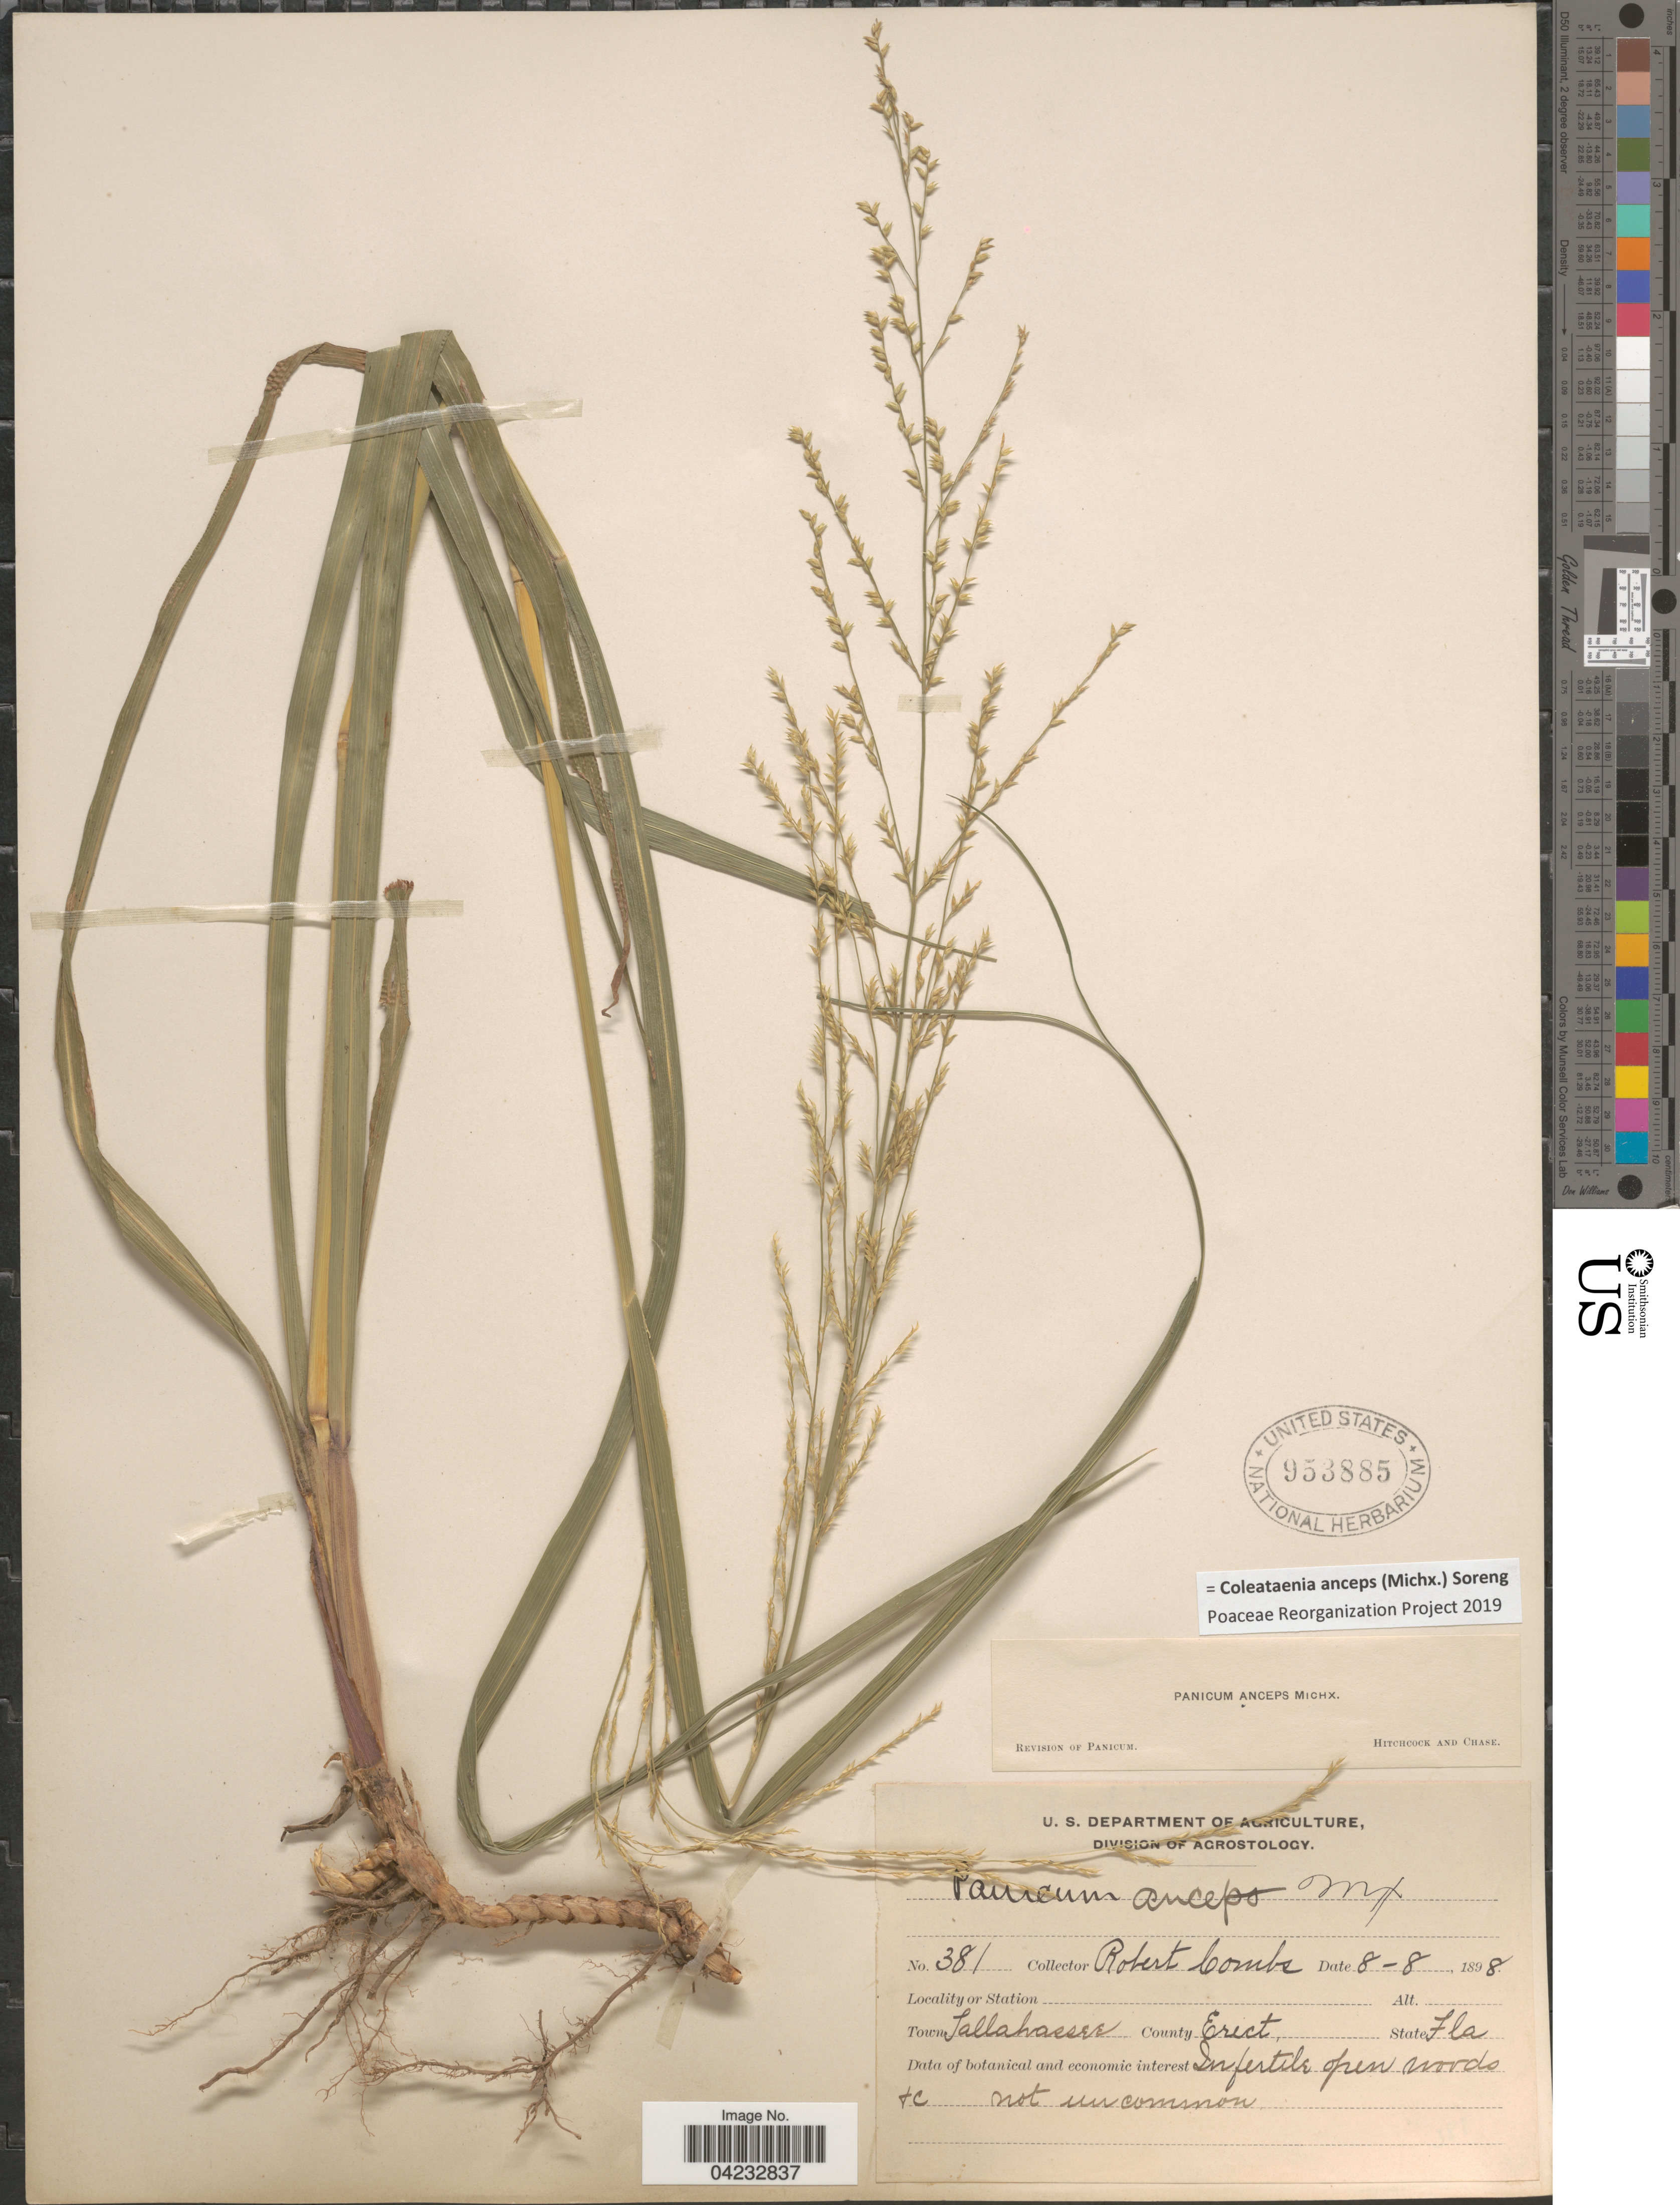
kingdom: Plantae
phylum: Tracheophyta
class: Liliopsida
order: Poales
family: Poaceae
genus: Coleataenia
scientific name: Coleataenia anceps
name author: (Michx.) Soreng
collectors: R. Combs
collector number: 381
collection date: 1898-08-08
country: United States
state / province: Florida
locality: Town Tallahassee.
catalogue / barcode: US 953885